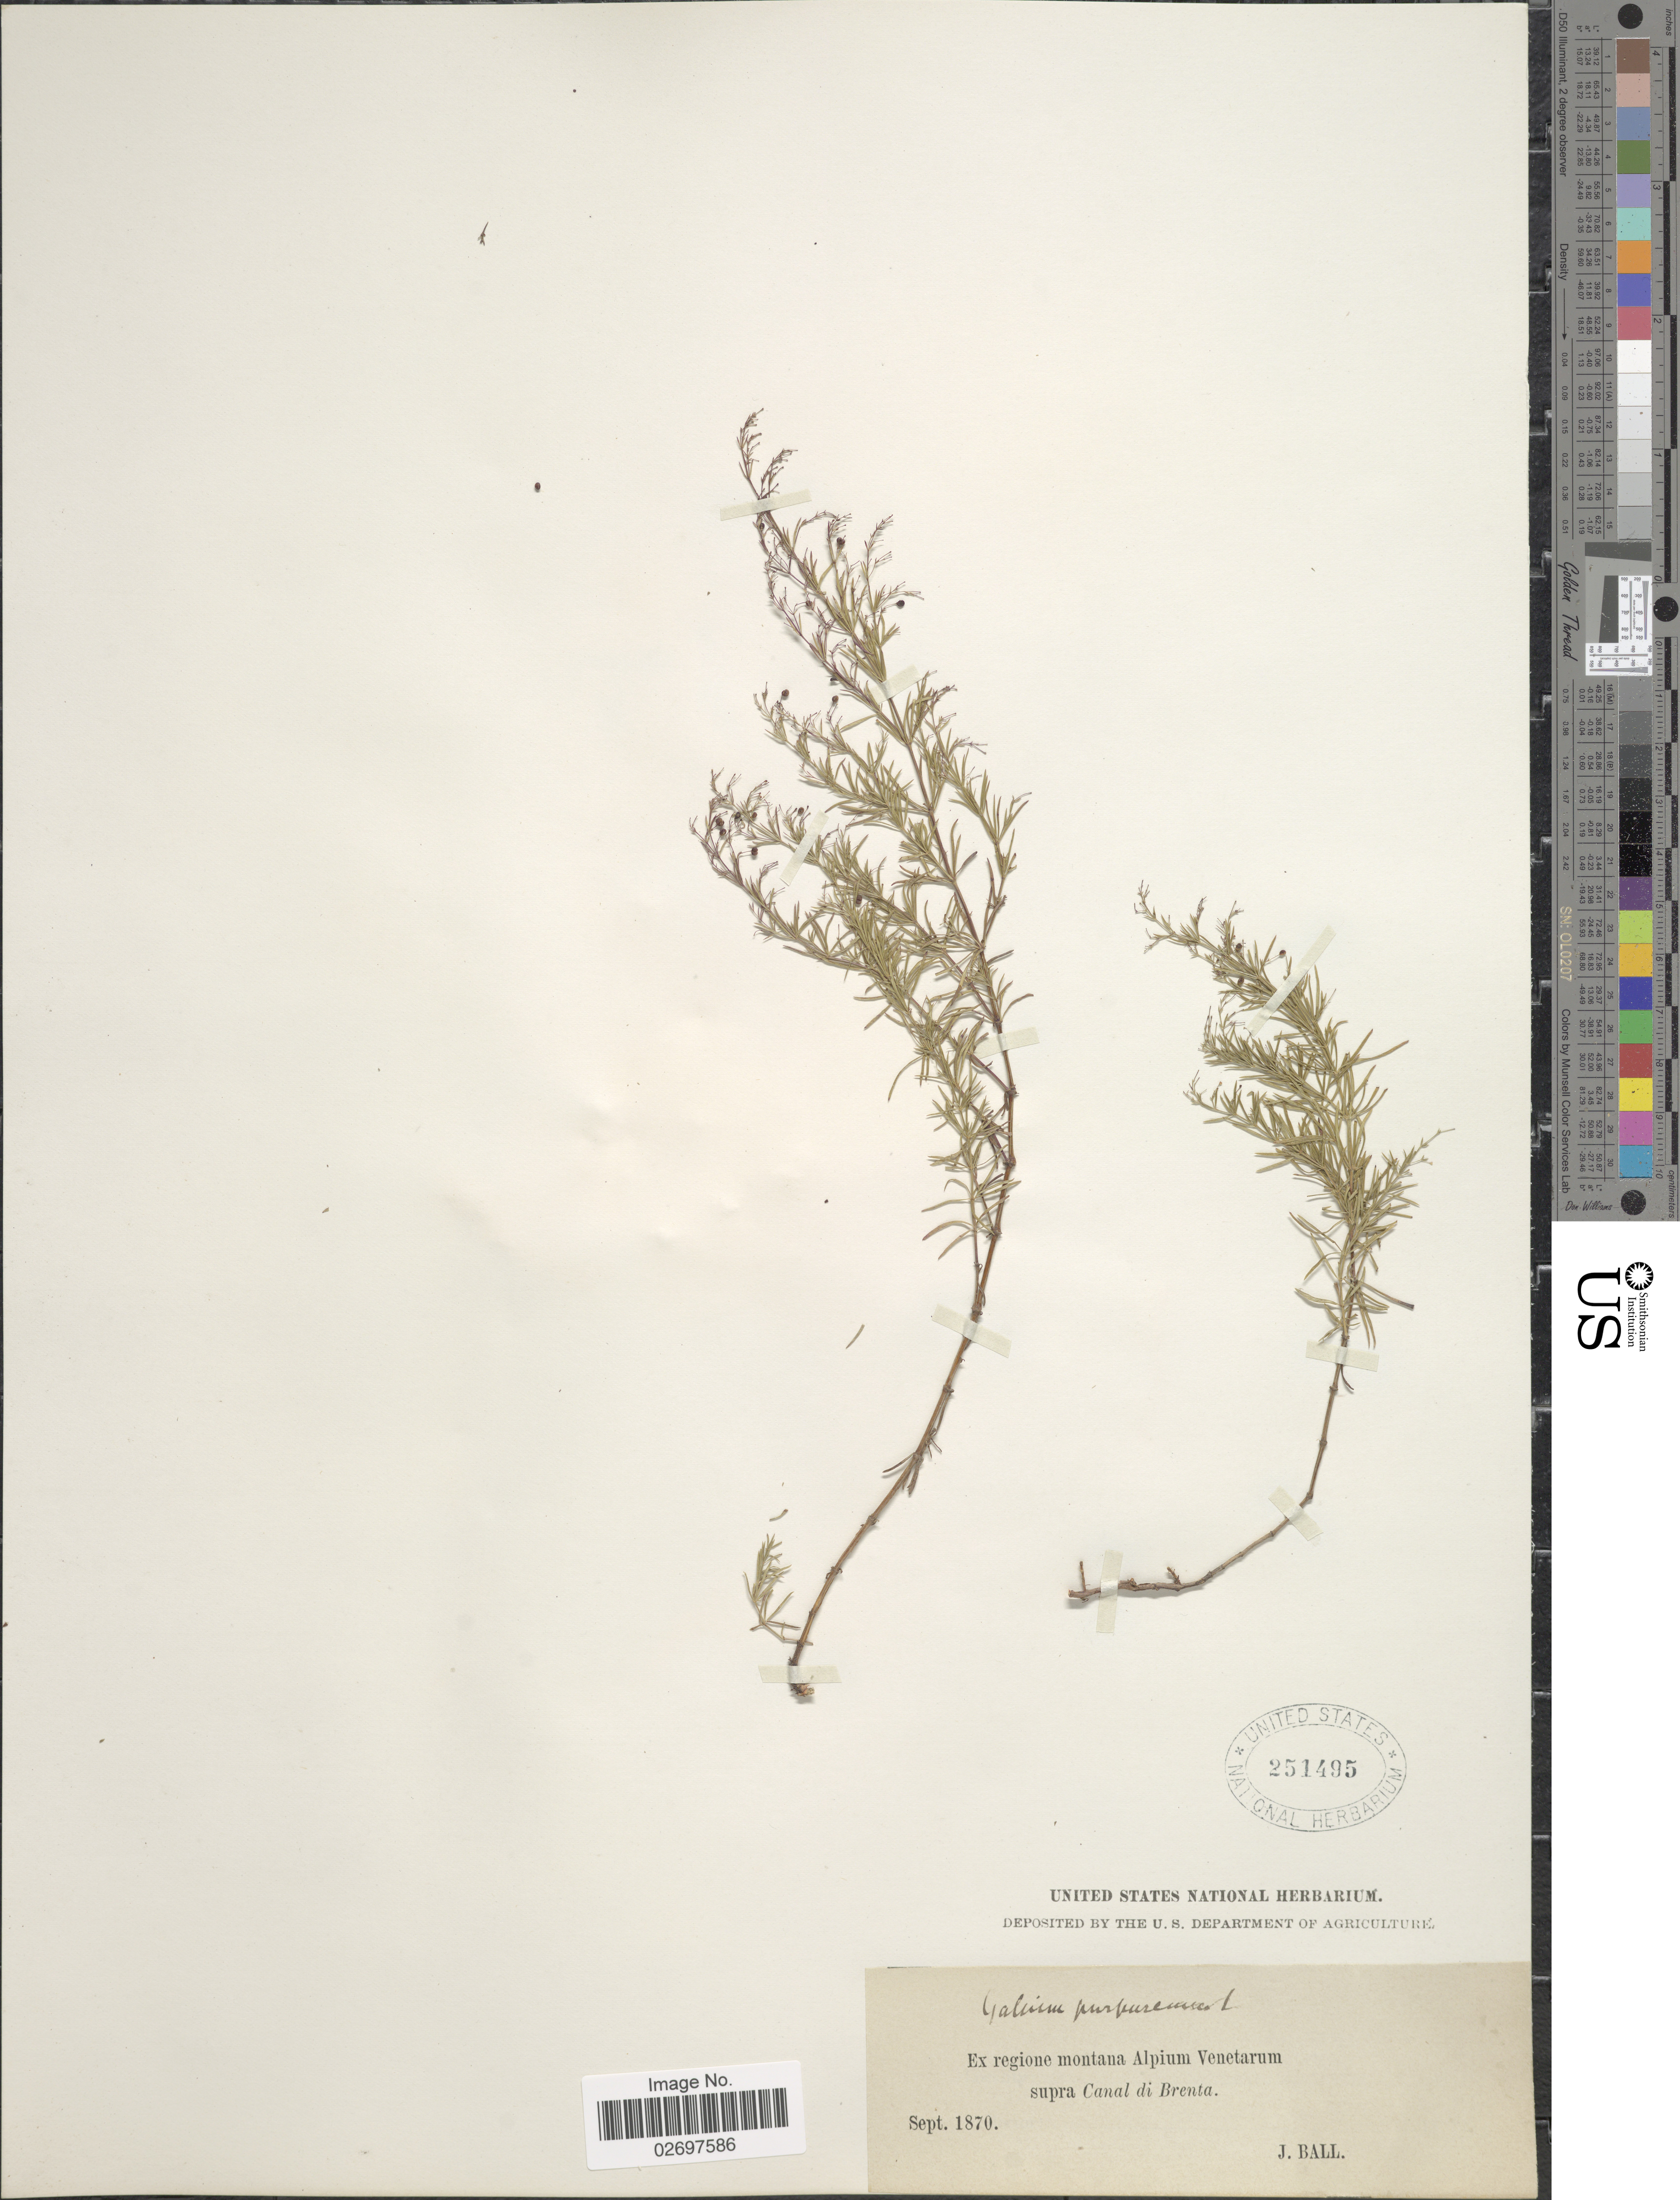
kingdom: Plantae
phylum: Tracheophyta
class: Magnoliopsida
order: Gentianales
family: Rubiaceae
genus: Galium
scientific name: Galium purpureum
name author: L.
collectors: J. Ball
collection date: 1870-09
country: Italy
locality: Ex regione montana Alpium Venetarum supra Canal di Brenta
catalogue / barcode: US 251495